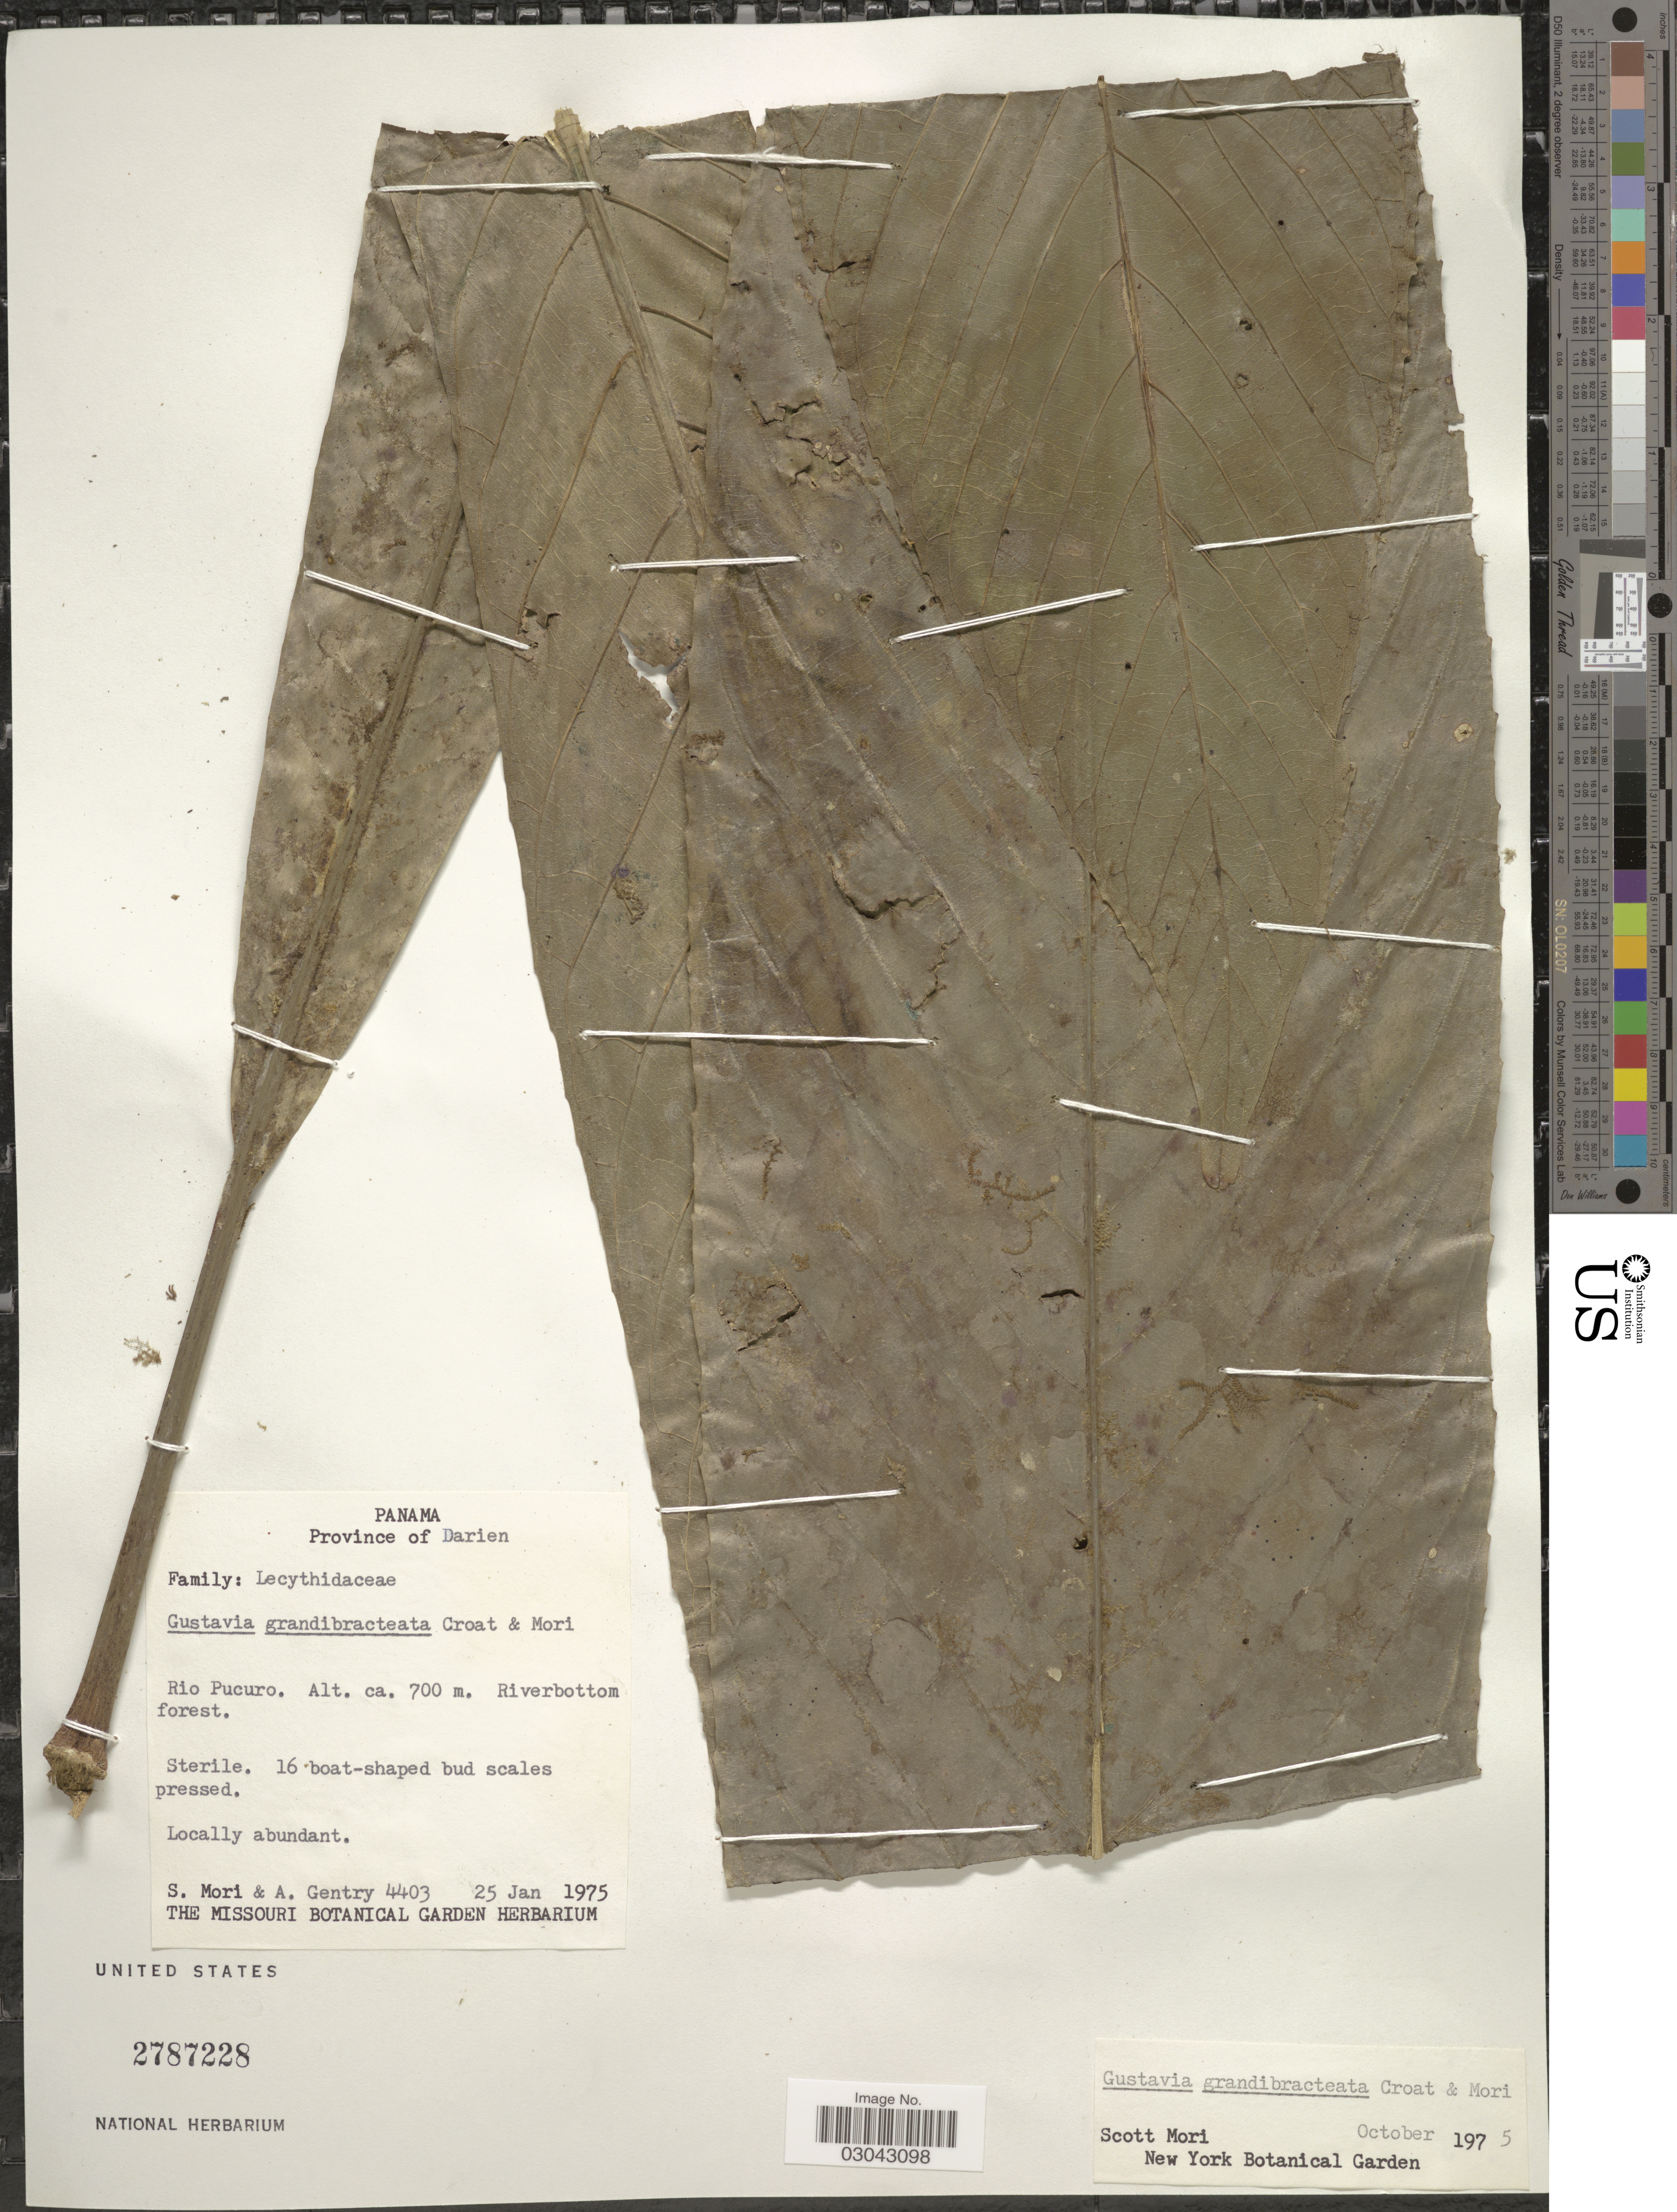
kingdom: Plantae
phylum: Tracheophyta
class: Magnoliopsida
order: Ericales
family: Lecythidaceae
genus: Gustavia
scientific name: Gustavia grandibracteata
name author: Croat & S.A. Mori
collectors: S. Mori & A. H. Gentry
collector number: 4403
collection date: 1975-01-25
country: Panama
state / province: Darién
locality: Rio Pucuro.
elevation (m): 700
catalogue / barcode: US 2787228